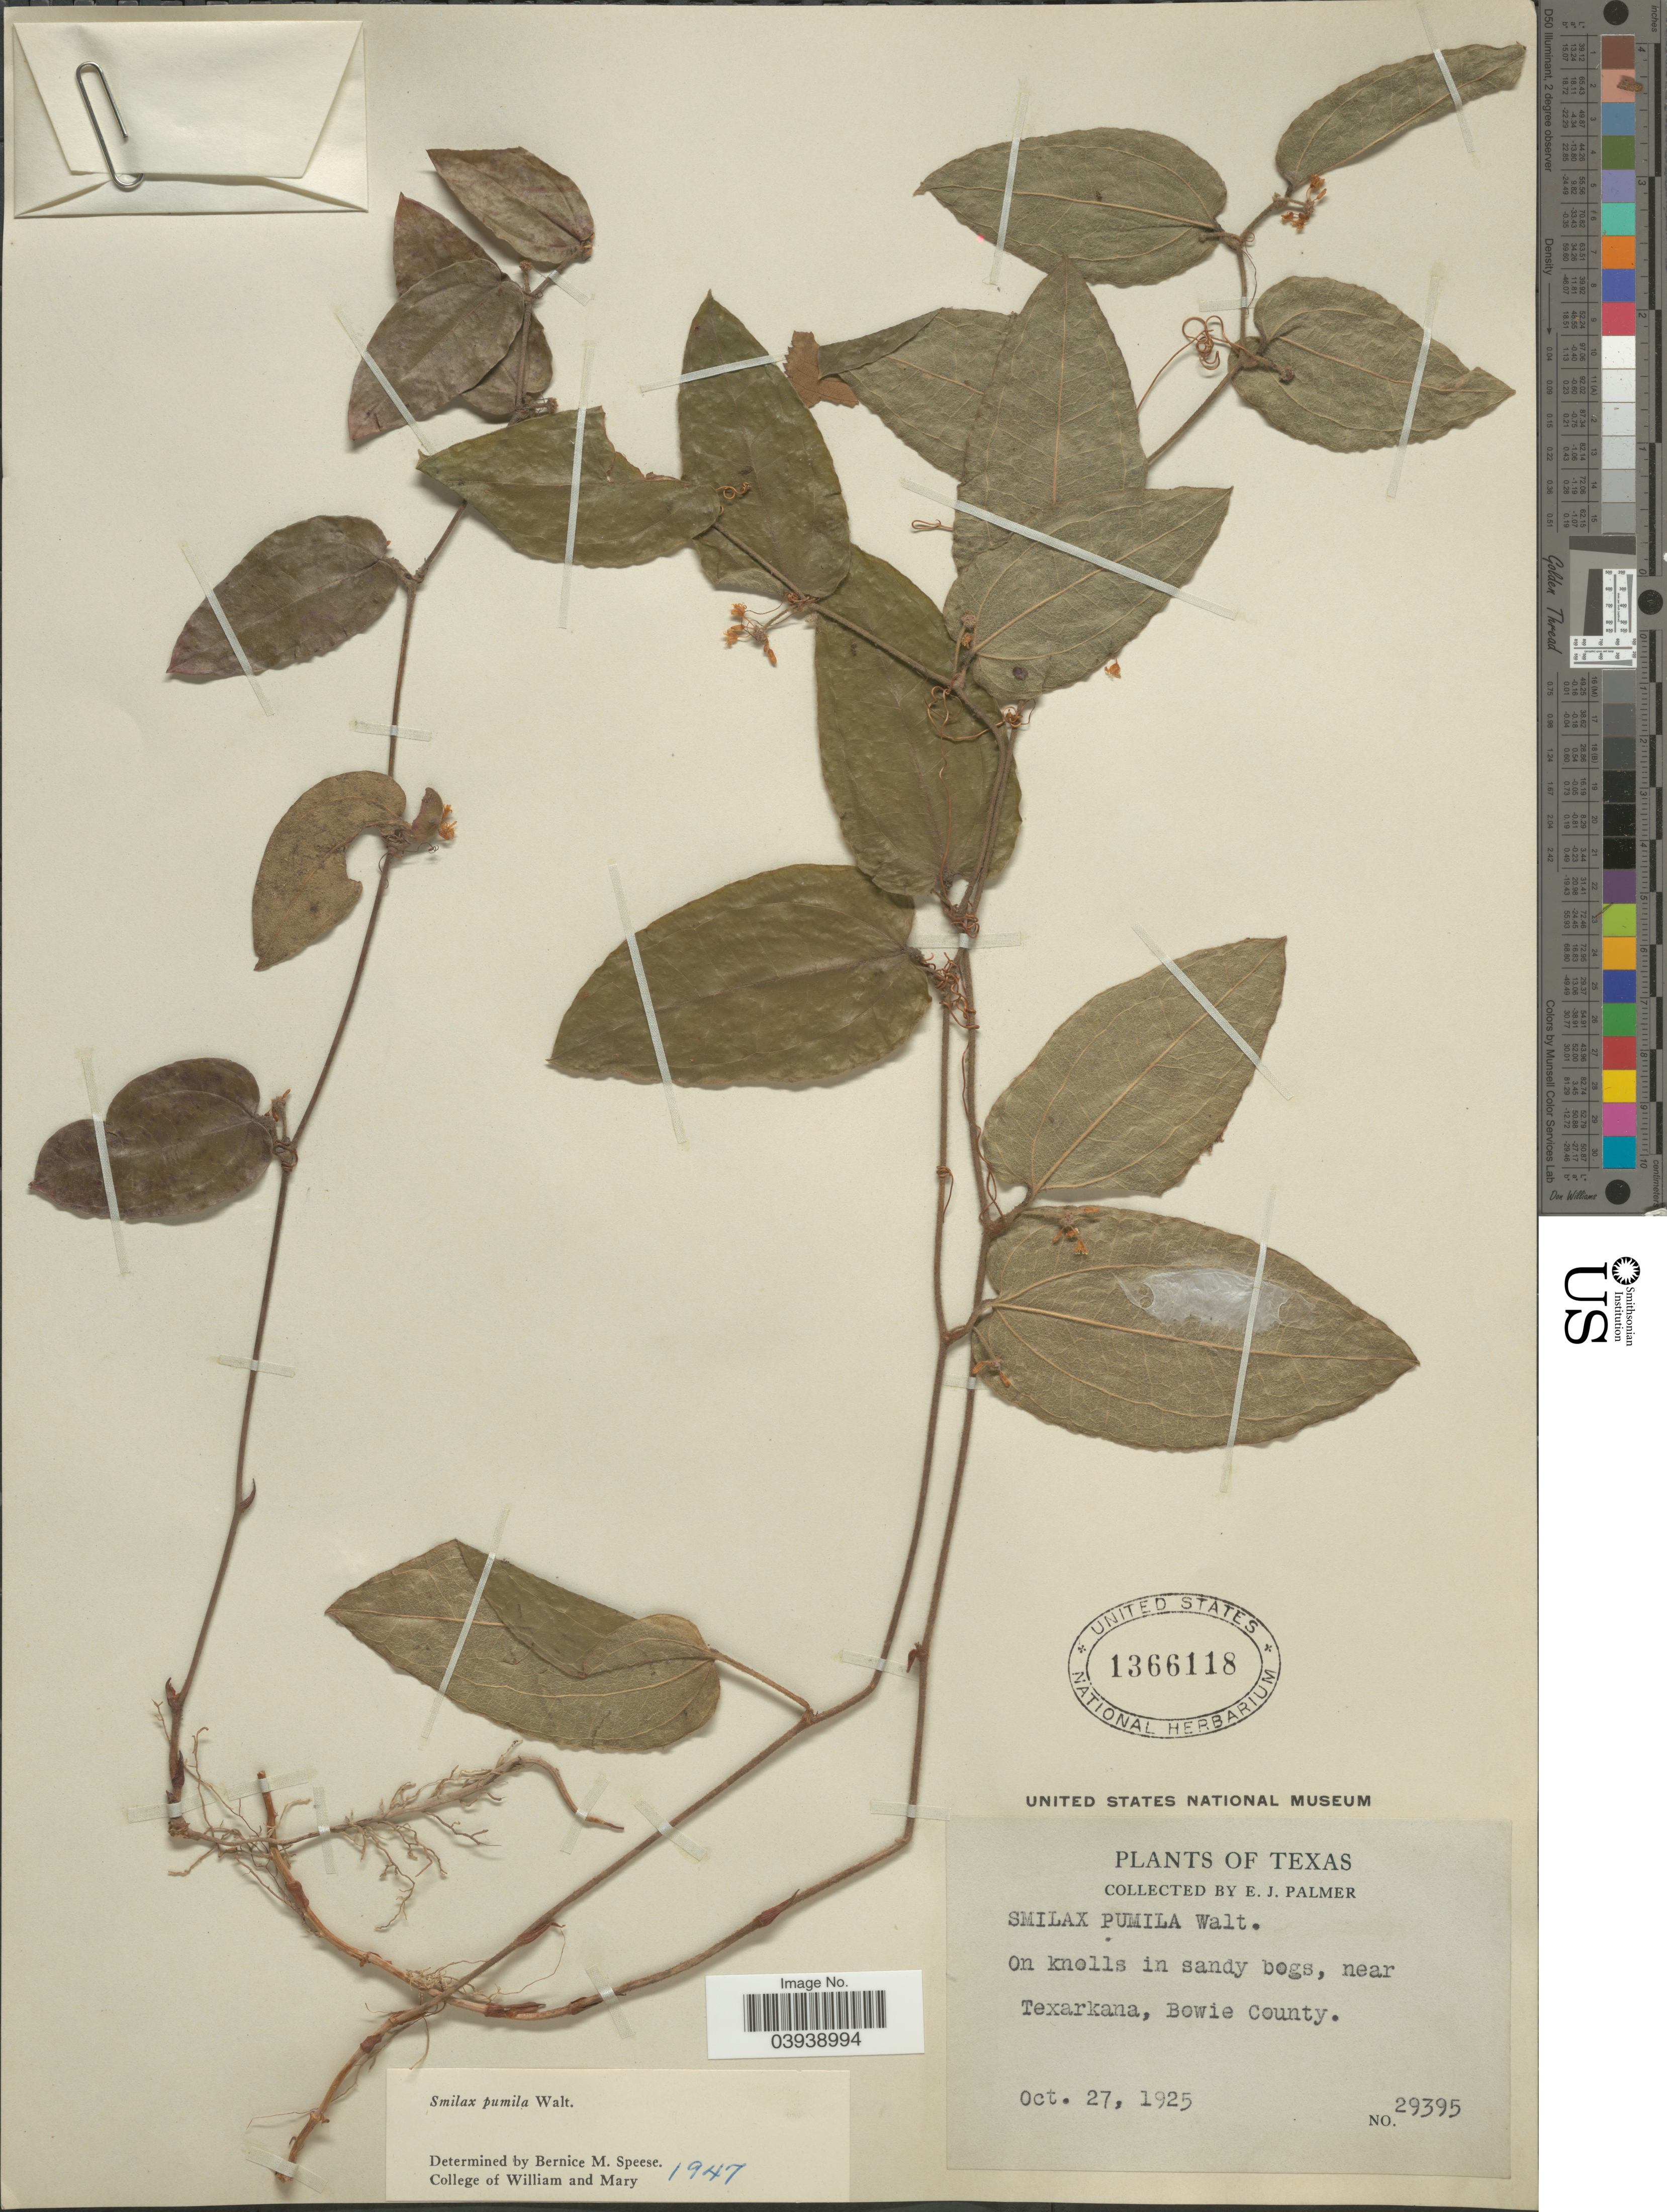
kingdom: Plantae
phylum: Tracheophyta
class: Liliopsida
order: Liliales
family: Smilacaceae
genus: Smilax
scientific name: Smilax pumila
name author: Walter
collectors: E. J. Palmer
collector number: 29395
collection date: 1925-10-27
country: United States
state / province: Texas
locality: On knolls in sandy bogs, near Texarkana, Bowie County.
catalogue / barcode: US 1366118